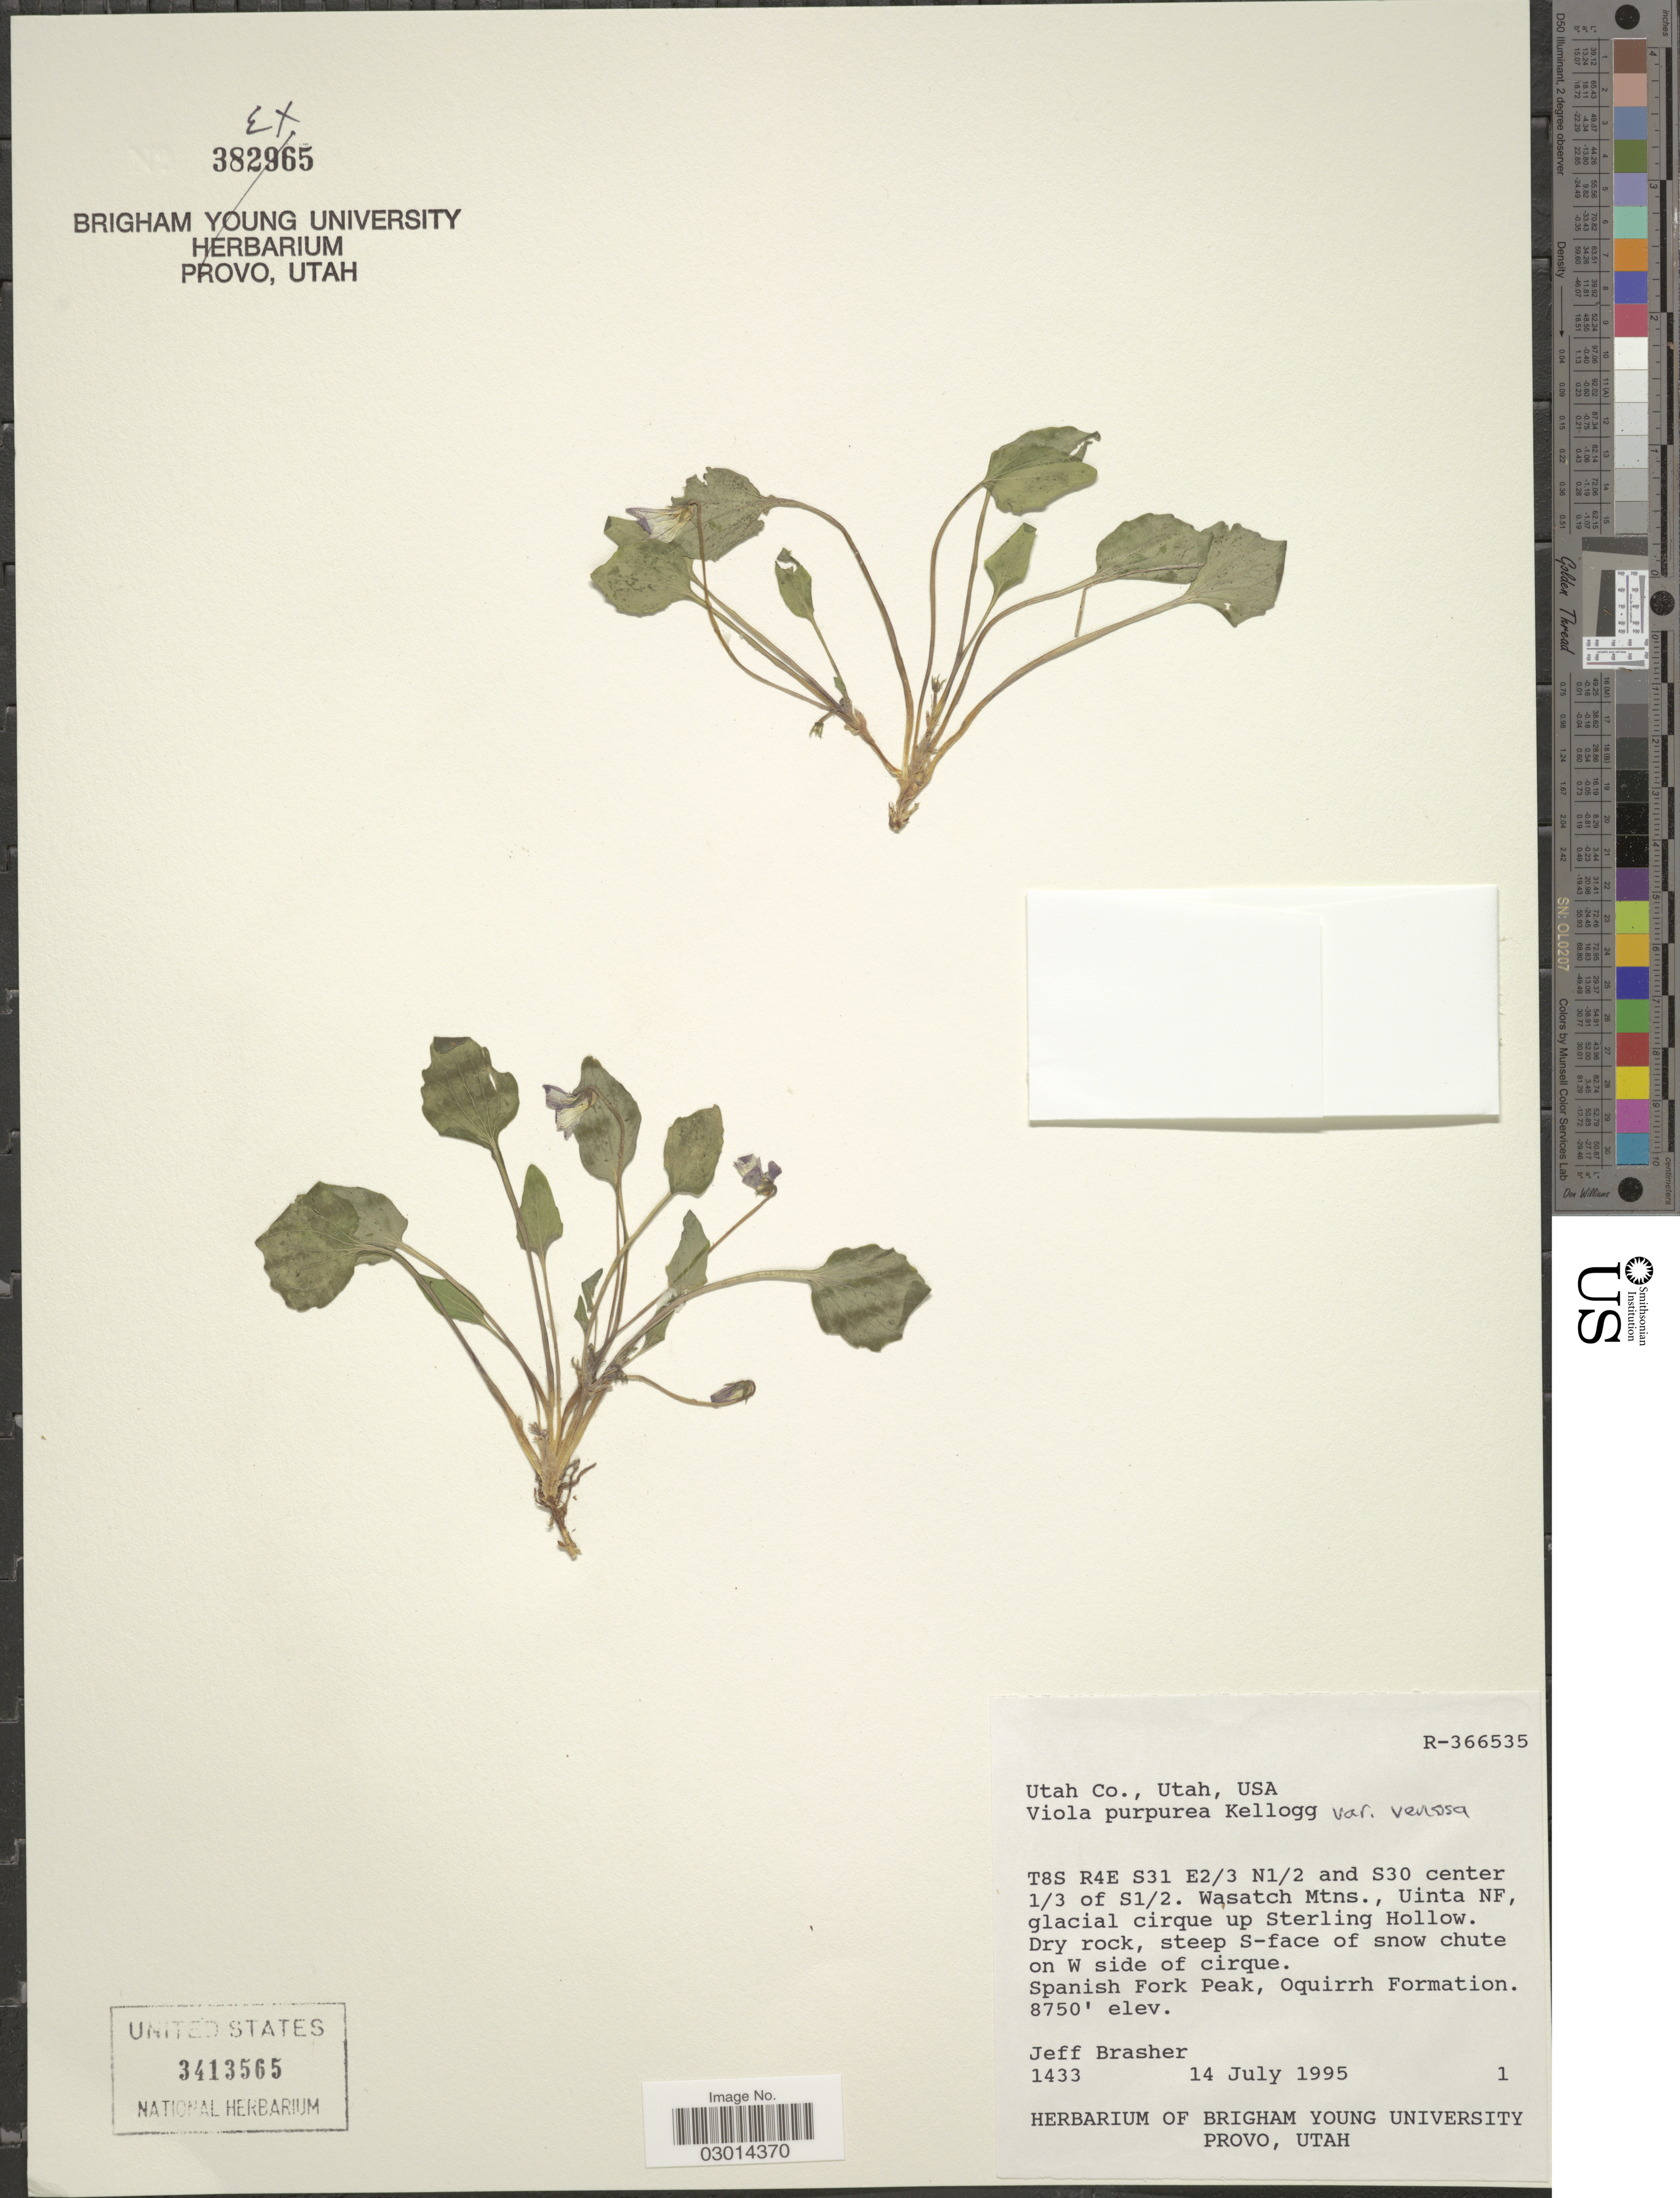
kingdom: Plantae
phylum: Tracheophyta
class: Magnoliopsida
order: Malpighiales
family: Violaceae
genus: Viola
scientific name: Viola purpurea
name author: Kellogg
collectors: J. Brasher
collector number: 1433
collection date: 1995-07-14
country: United States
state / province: Utah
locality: Utah Co., T8S R4E S31 E2/3 N1/2 and S30 center 1/3 of S1/2. Wasatch Mtns., Uinta NF, glacial cirque up Sterling Hollow.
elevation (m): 2667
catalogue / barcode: US 3413565